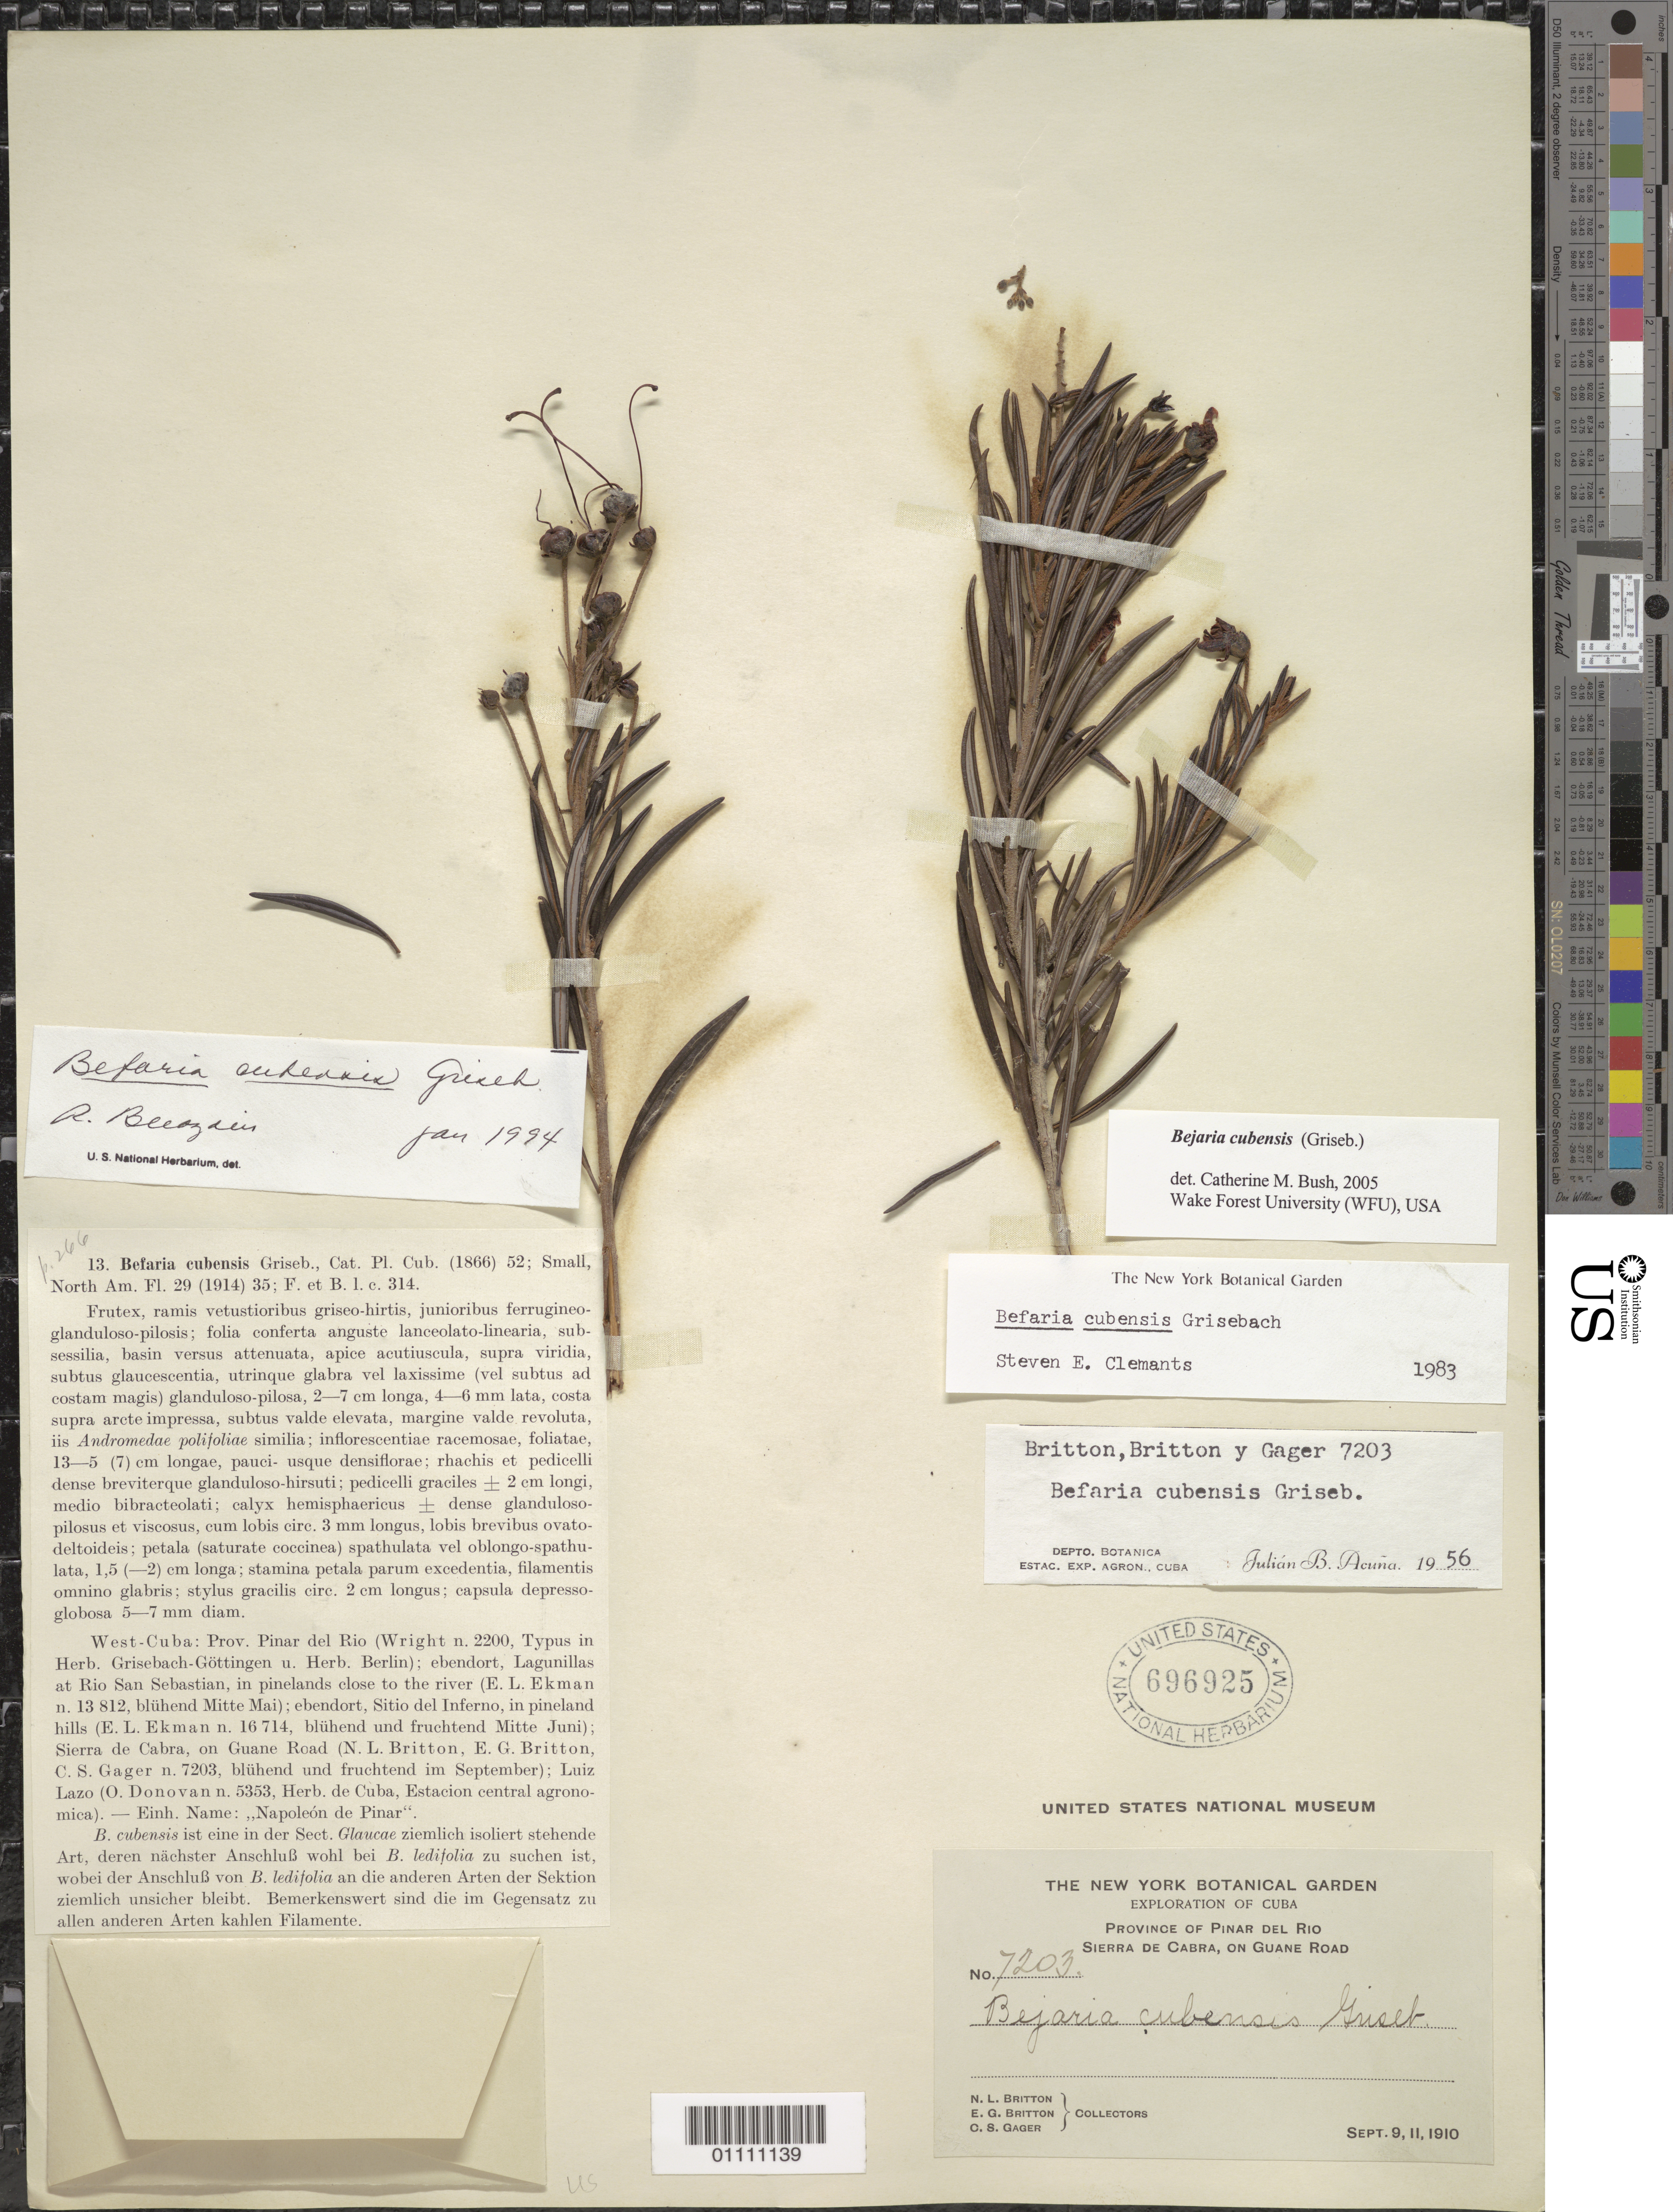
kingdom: Plantae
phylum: Tracheophyta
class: Magnoliopsida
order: Ericales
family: Ericaceae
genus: Bejaria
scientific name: Bejaria cubensis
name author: Griseb.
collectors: N. Britton, E. G. Britton & C. Gager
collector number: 7203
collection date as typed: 09 Sep 1910 and 11 Sep 1910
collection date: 1910-09-09,1910-09-11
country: Cuba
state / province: Pinar del Río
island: Cuba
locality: Sierra de Cabra, on Guane Road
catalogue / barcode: US 696925